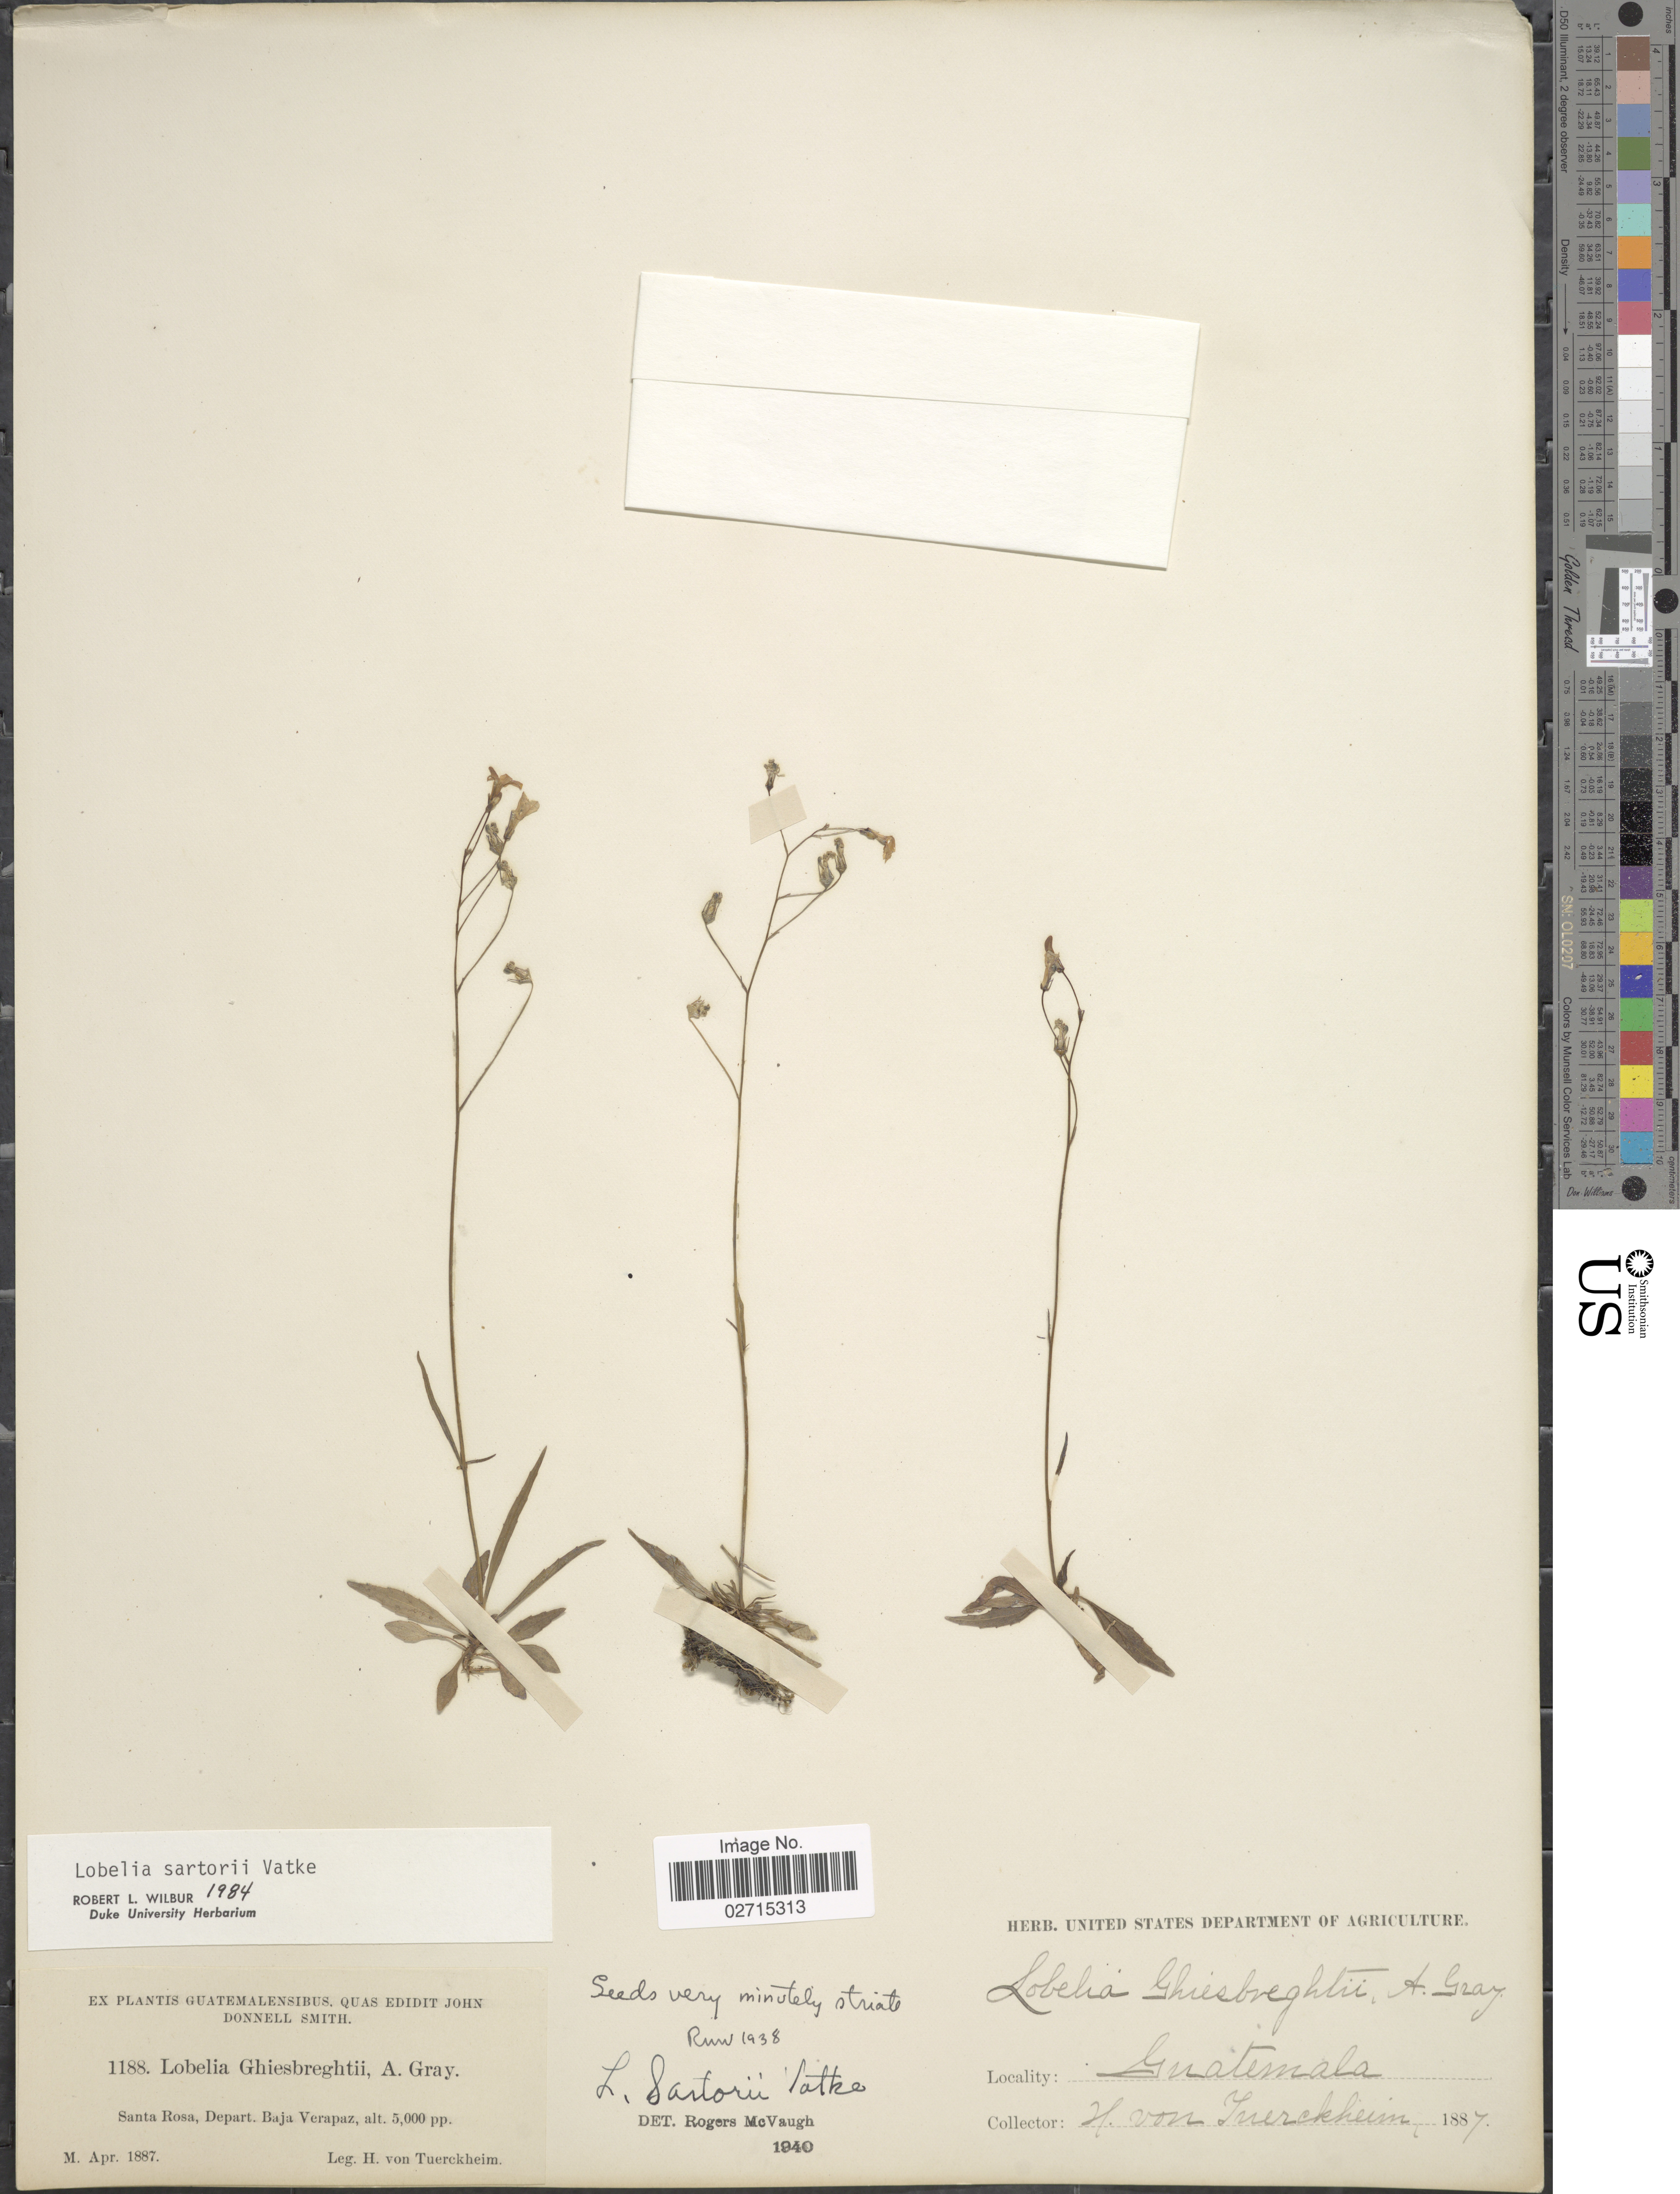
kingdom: Plantae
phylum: Tracheophyta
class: Magnoliopsida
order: Asterales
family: Campanulaceae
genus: Lobelia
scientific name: Lobelia sartorii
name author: Vatke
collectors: H. von Türckheim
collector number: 1188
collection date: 1887-04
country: Guatemala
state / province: Baja Verapaz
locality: Santa Rosa, Depart. Baja Verapaz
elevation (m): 1524